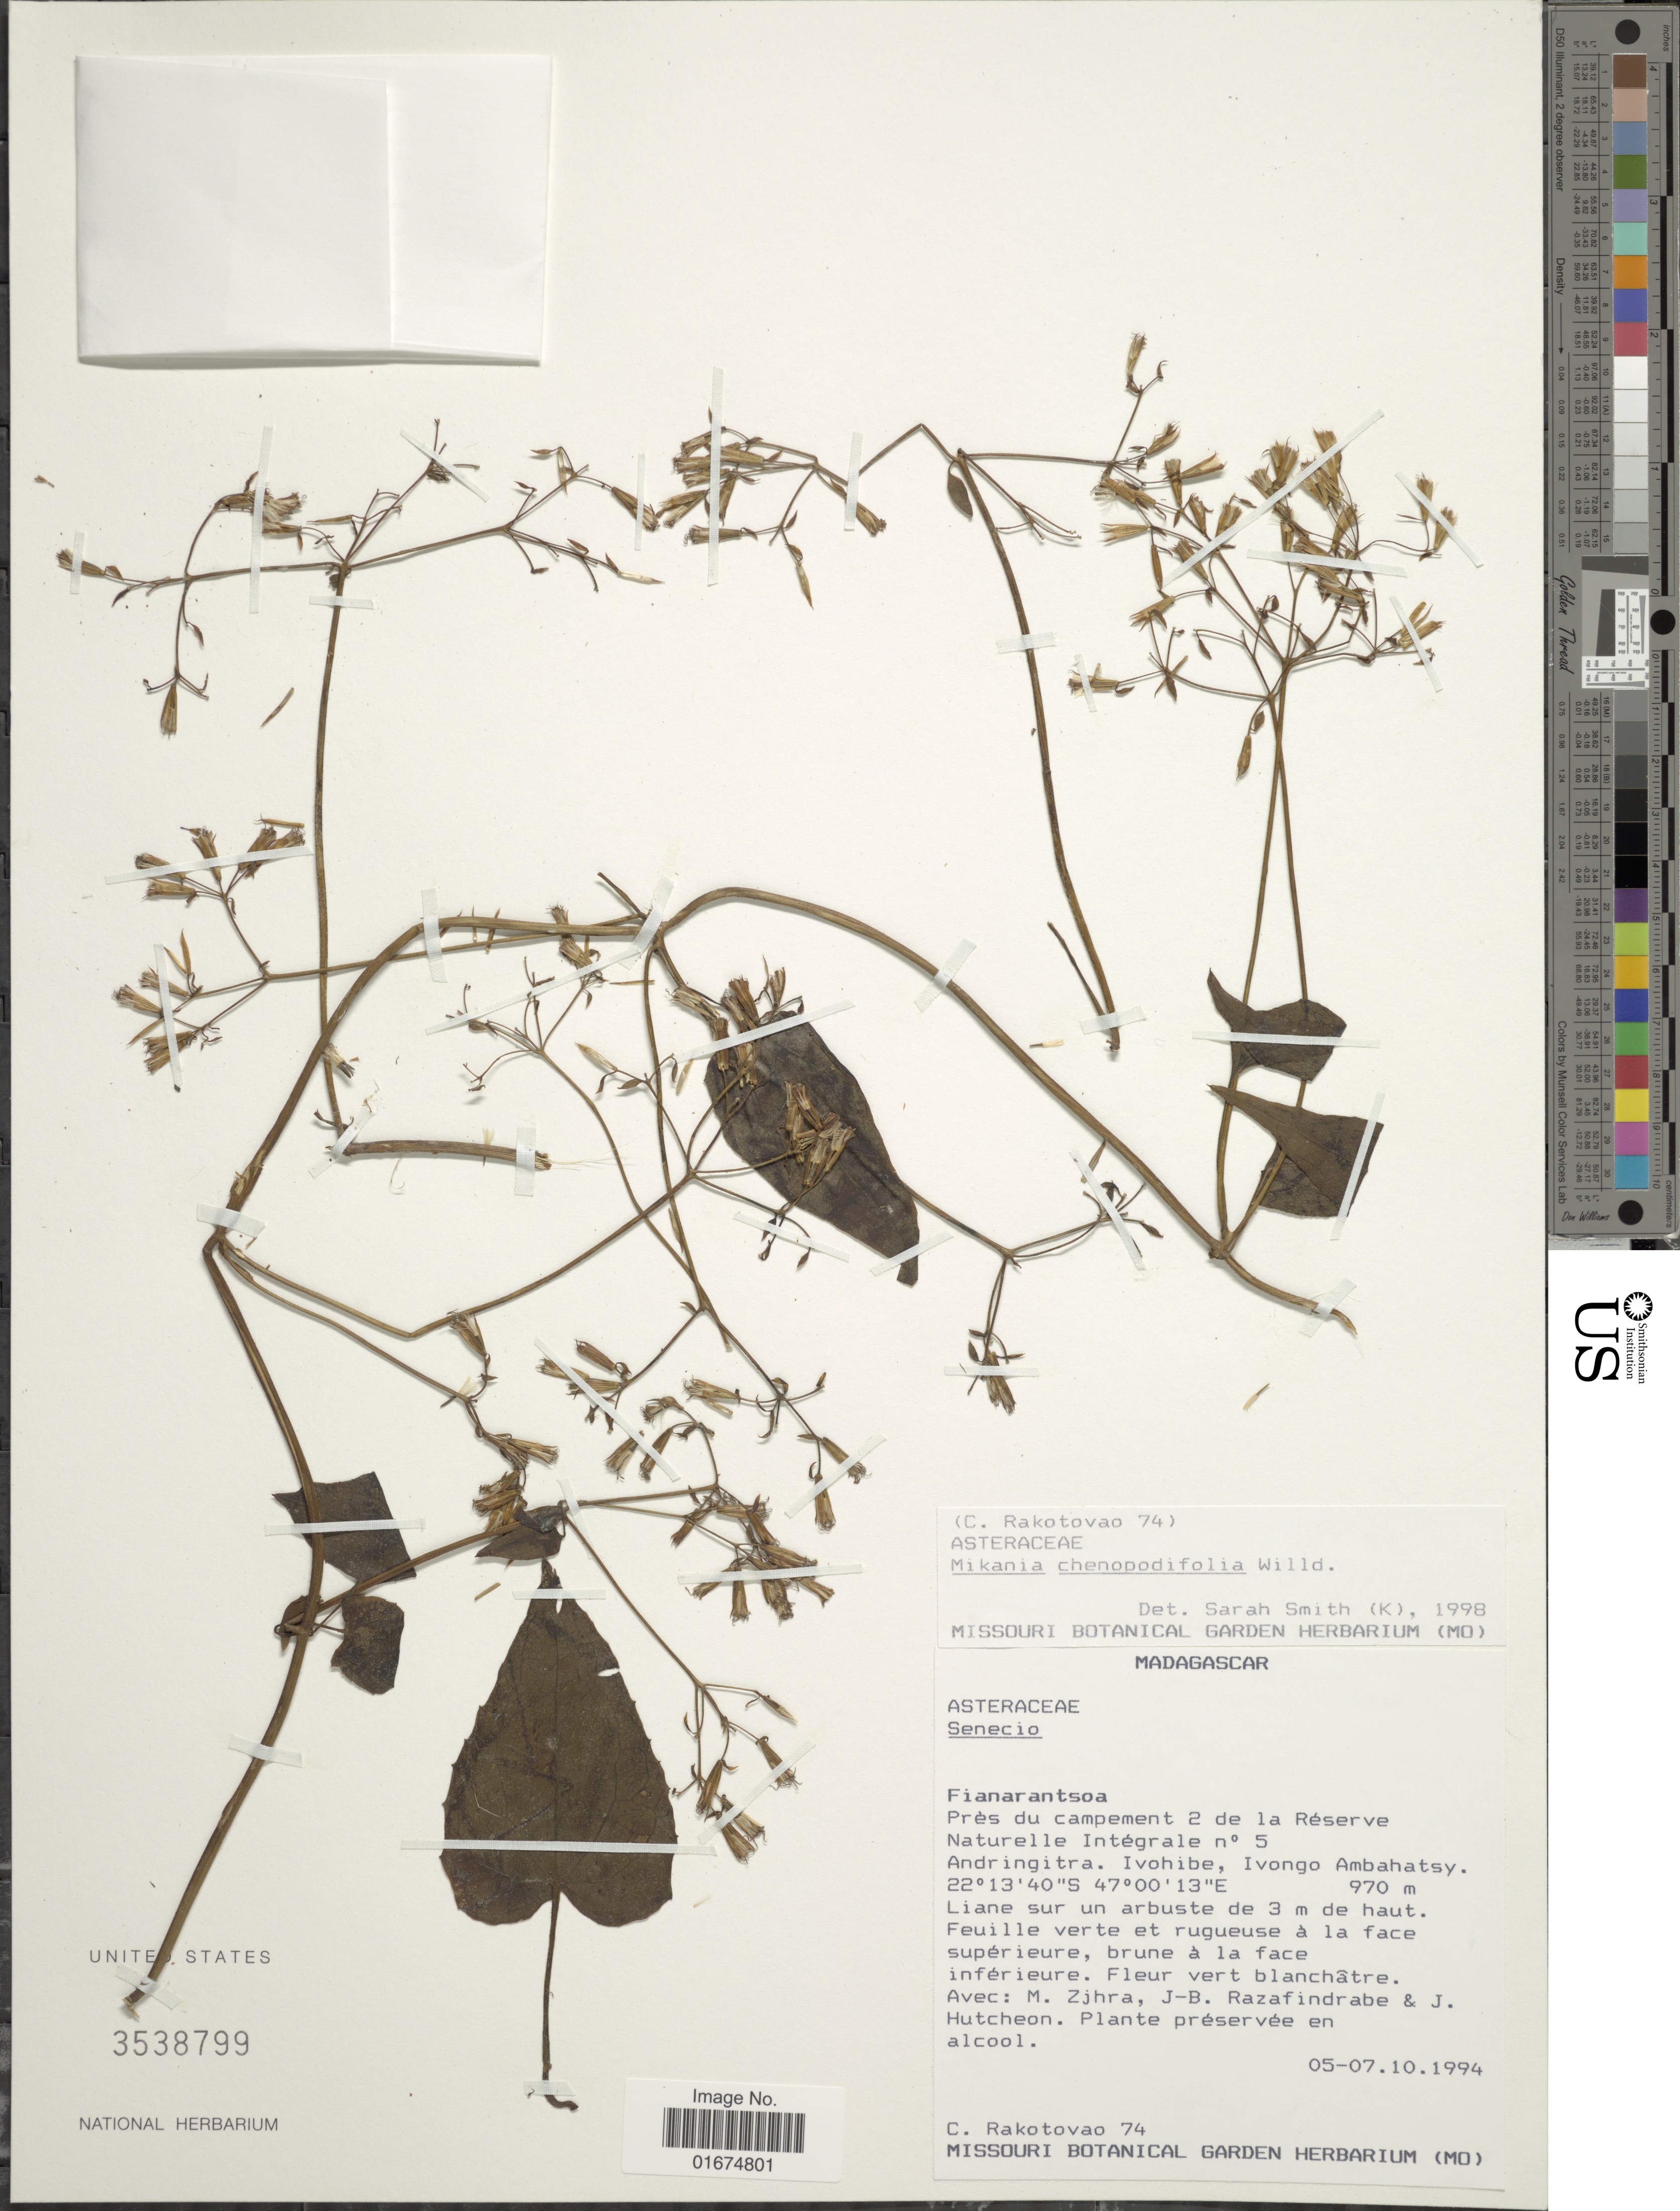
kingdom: Plantae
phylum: Tracheophyta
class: Magnoliopsida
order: Asterales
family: Asteraceae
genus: Mikania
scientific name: Mikania chenopodifolia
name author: Willd.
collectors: C. Rakotovao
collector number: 74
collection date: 1994-10-05/1994-10-07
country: Madagascar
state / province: Ihorombe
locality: Prés du campement 2 de la Réserve Naturelle Intégrale n° 5 Andringitra. Ivohibe, Ivongo Ambahatsy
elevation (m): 970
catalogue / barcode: US 3538799